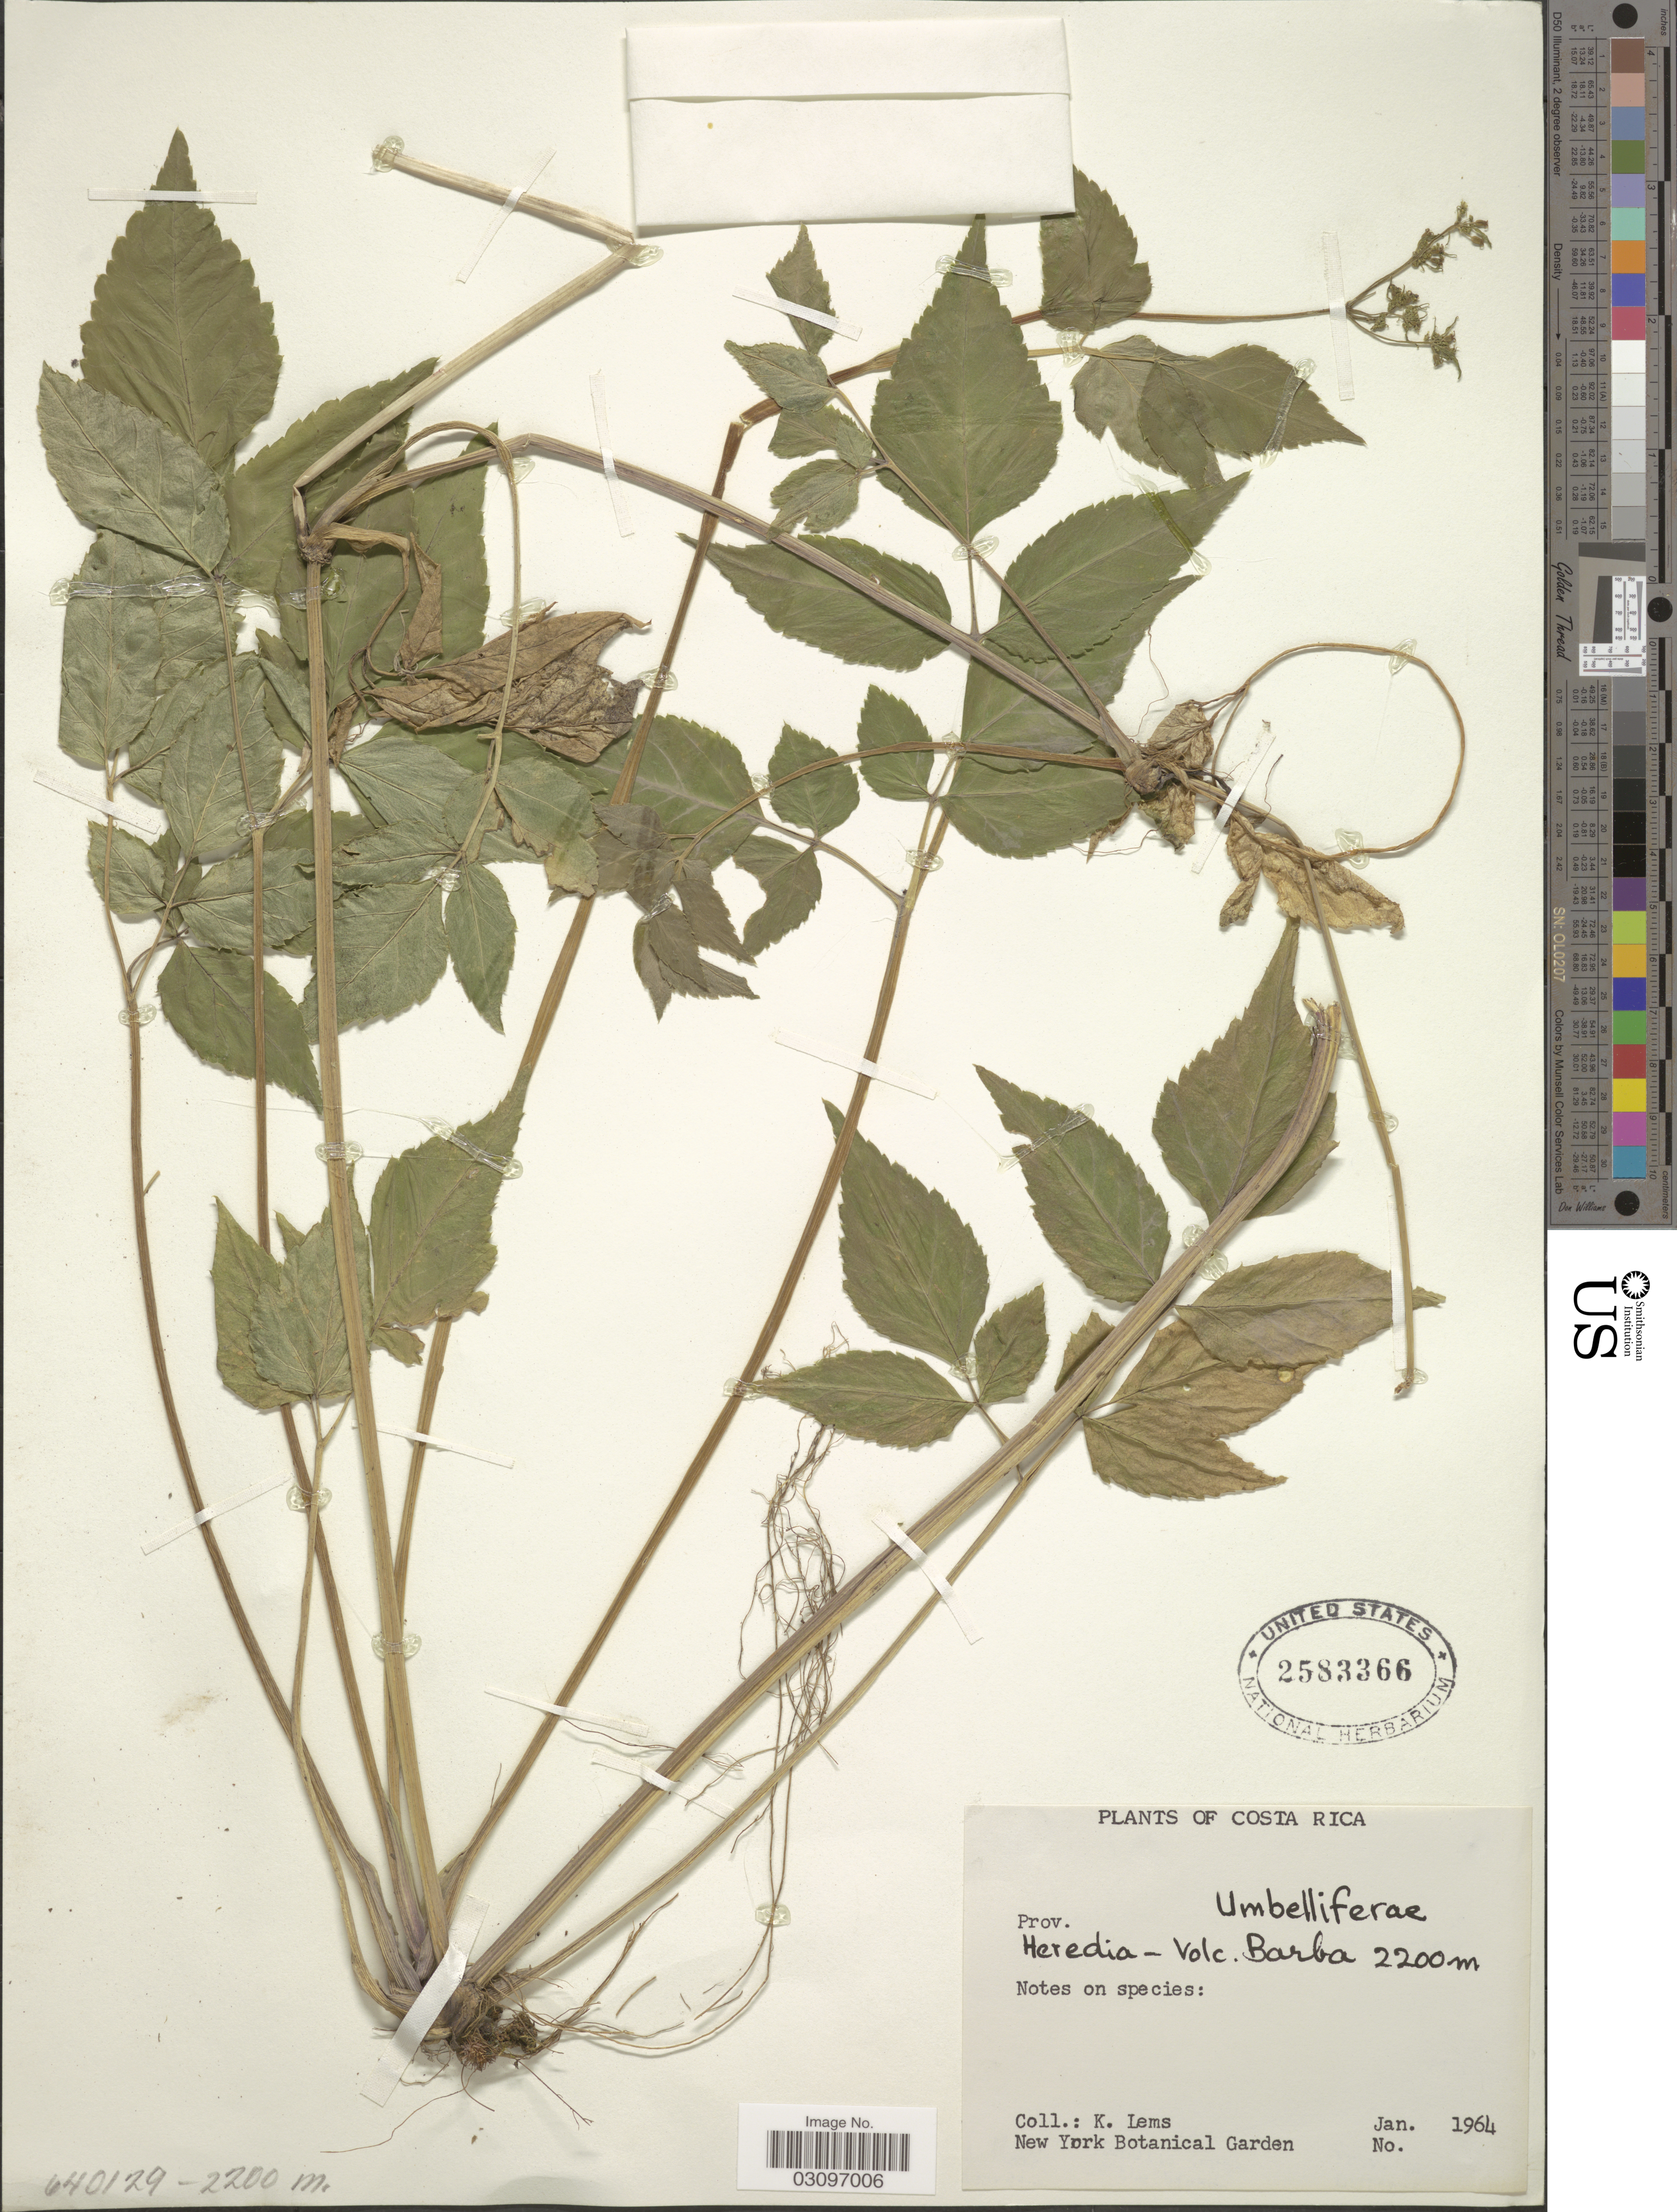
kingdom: Plantae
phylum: Tracheophyta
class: Magnoliopsida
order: Apiales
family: Apiaceae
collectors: K. Lems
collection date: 1964-01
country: Costa Rica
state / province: Heredia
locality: Volc. Barba.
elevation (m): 2200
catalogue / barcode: US 2583366